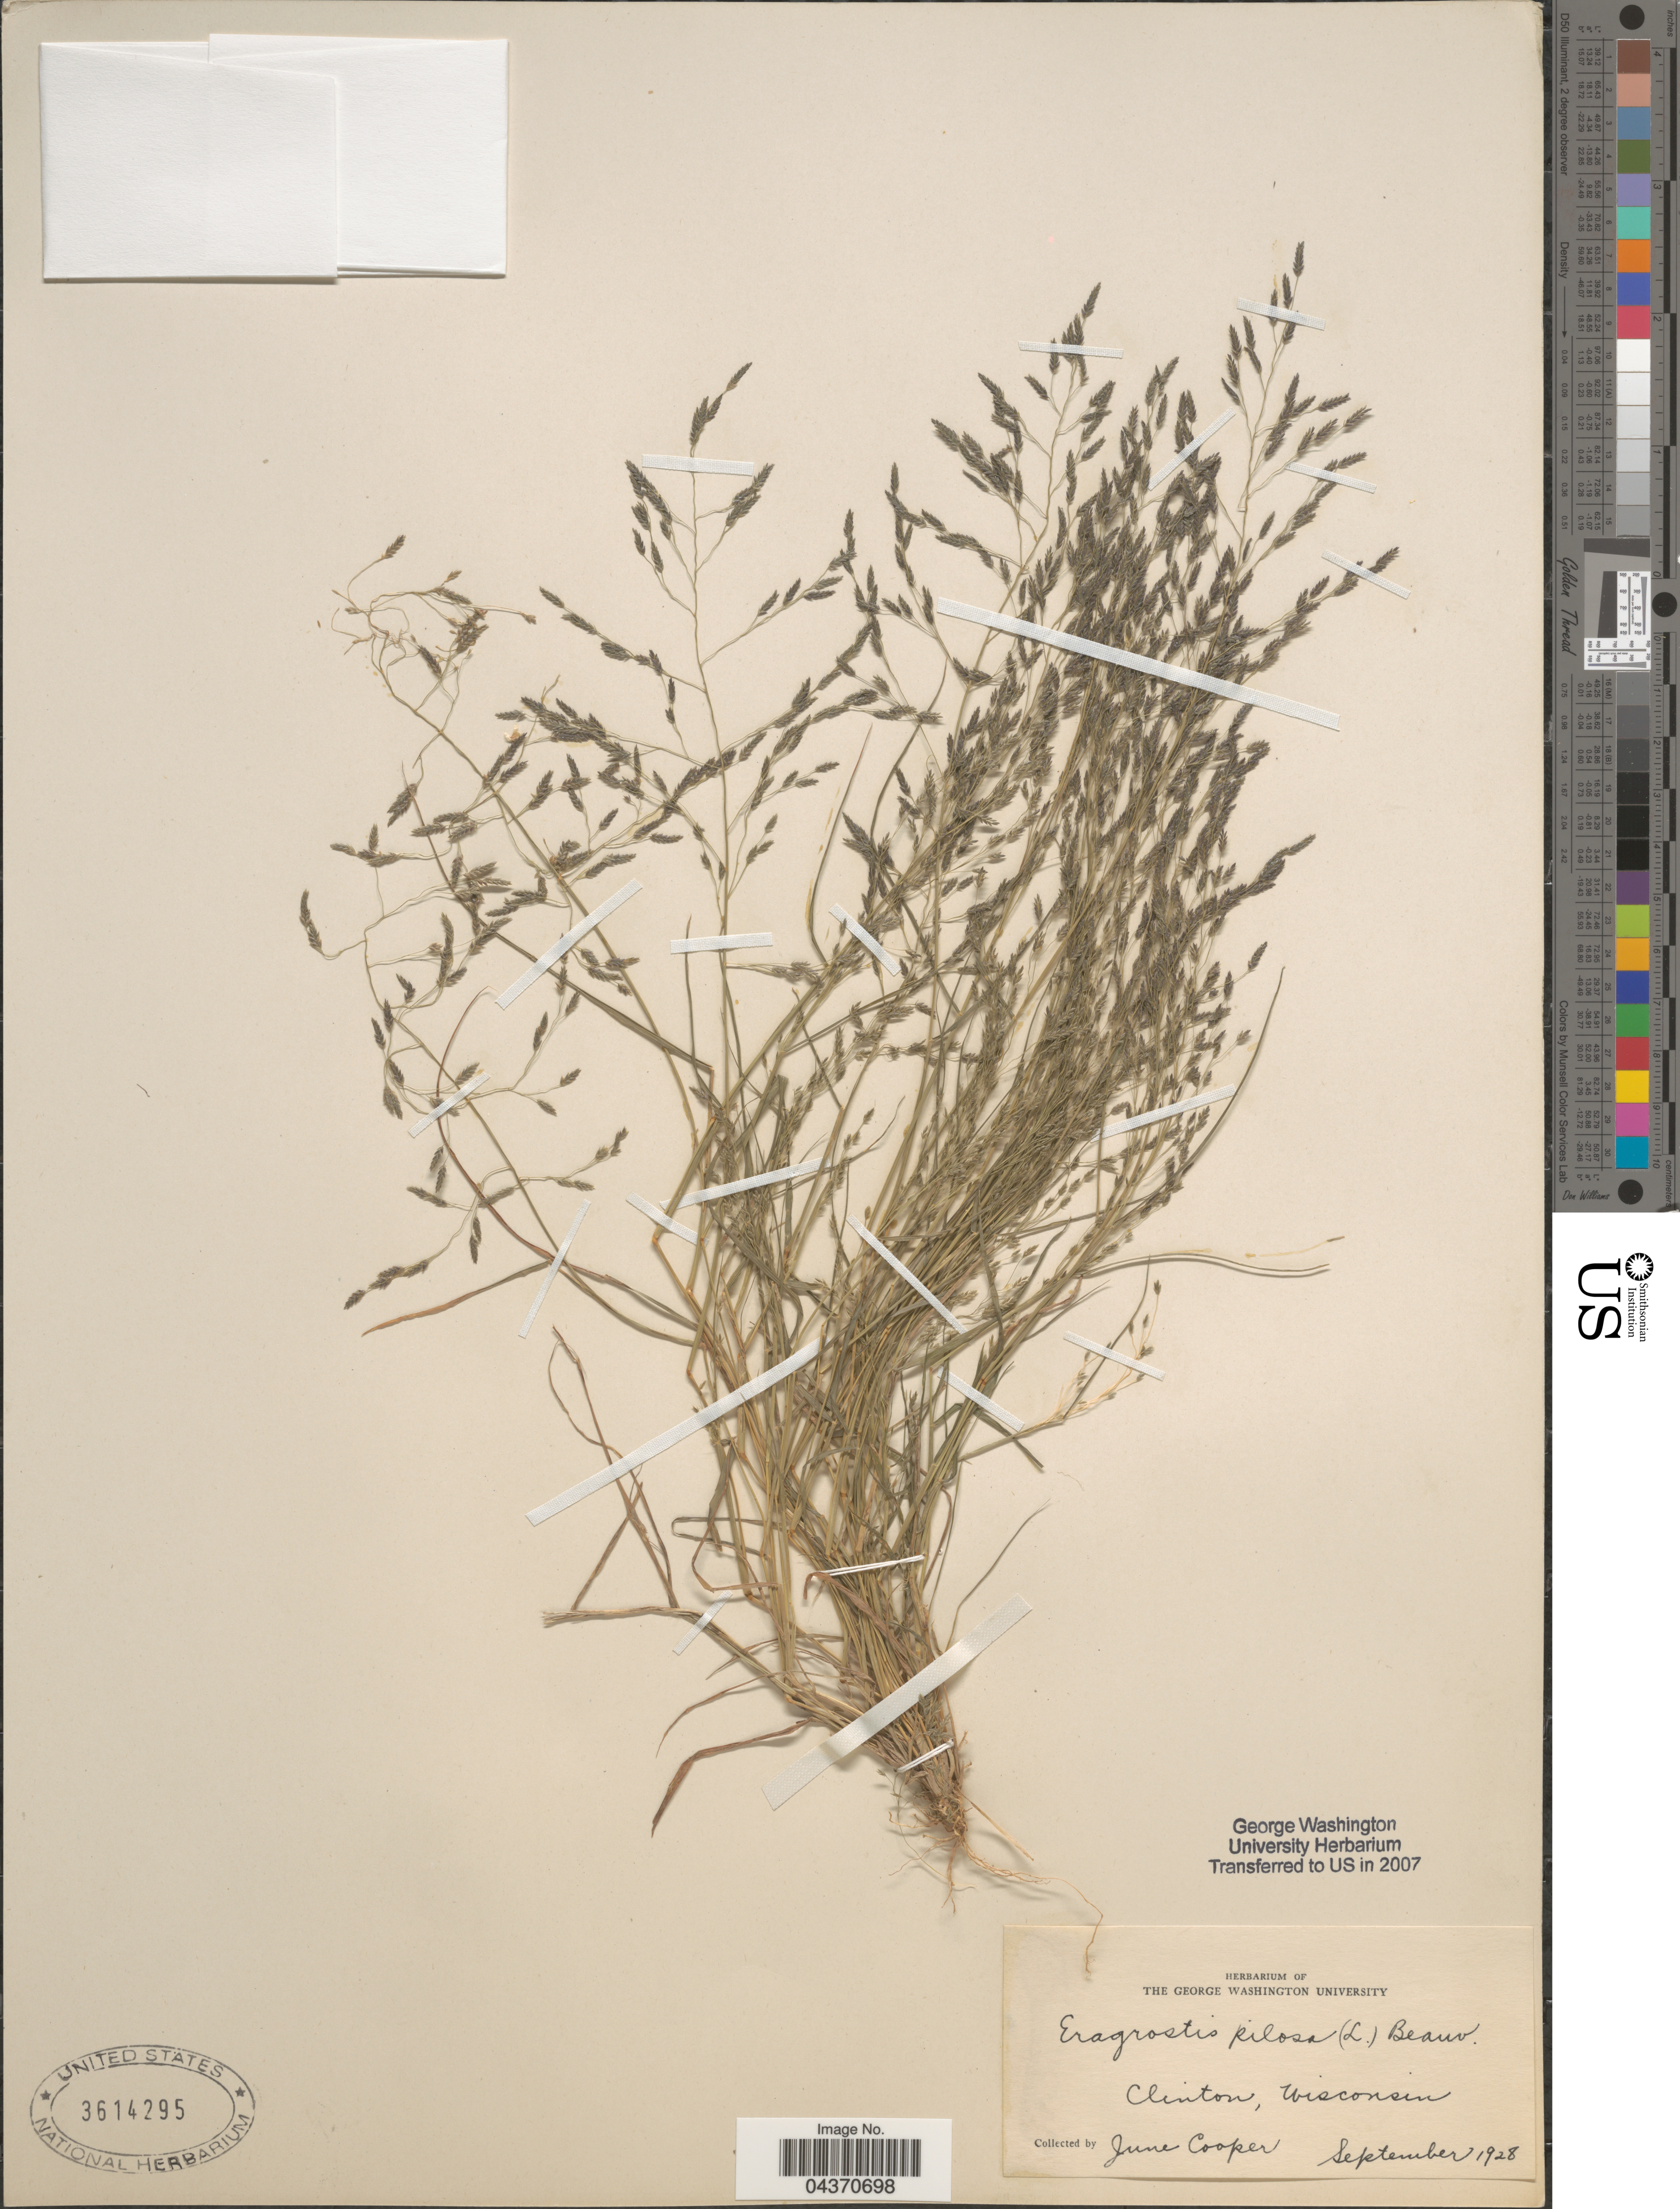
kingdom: Plantae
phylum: Tracheophyta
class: Liliopsida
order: Poales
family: Poaceae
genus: Eragrostis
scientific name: Eragrostis pilosa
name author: (L.) P. Beauv.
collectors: J. Cooper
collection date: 1928-09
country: United States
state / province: Wisconsin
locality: Clinton.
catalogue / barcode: US 3614295